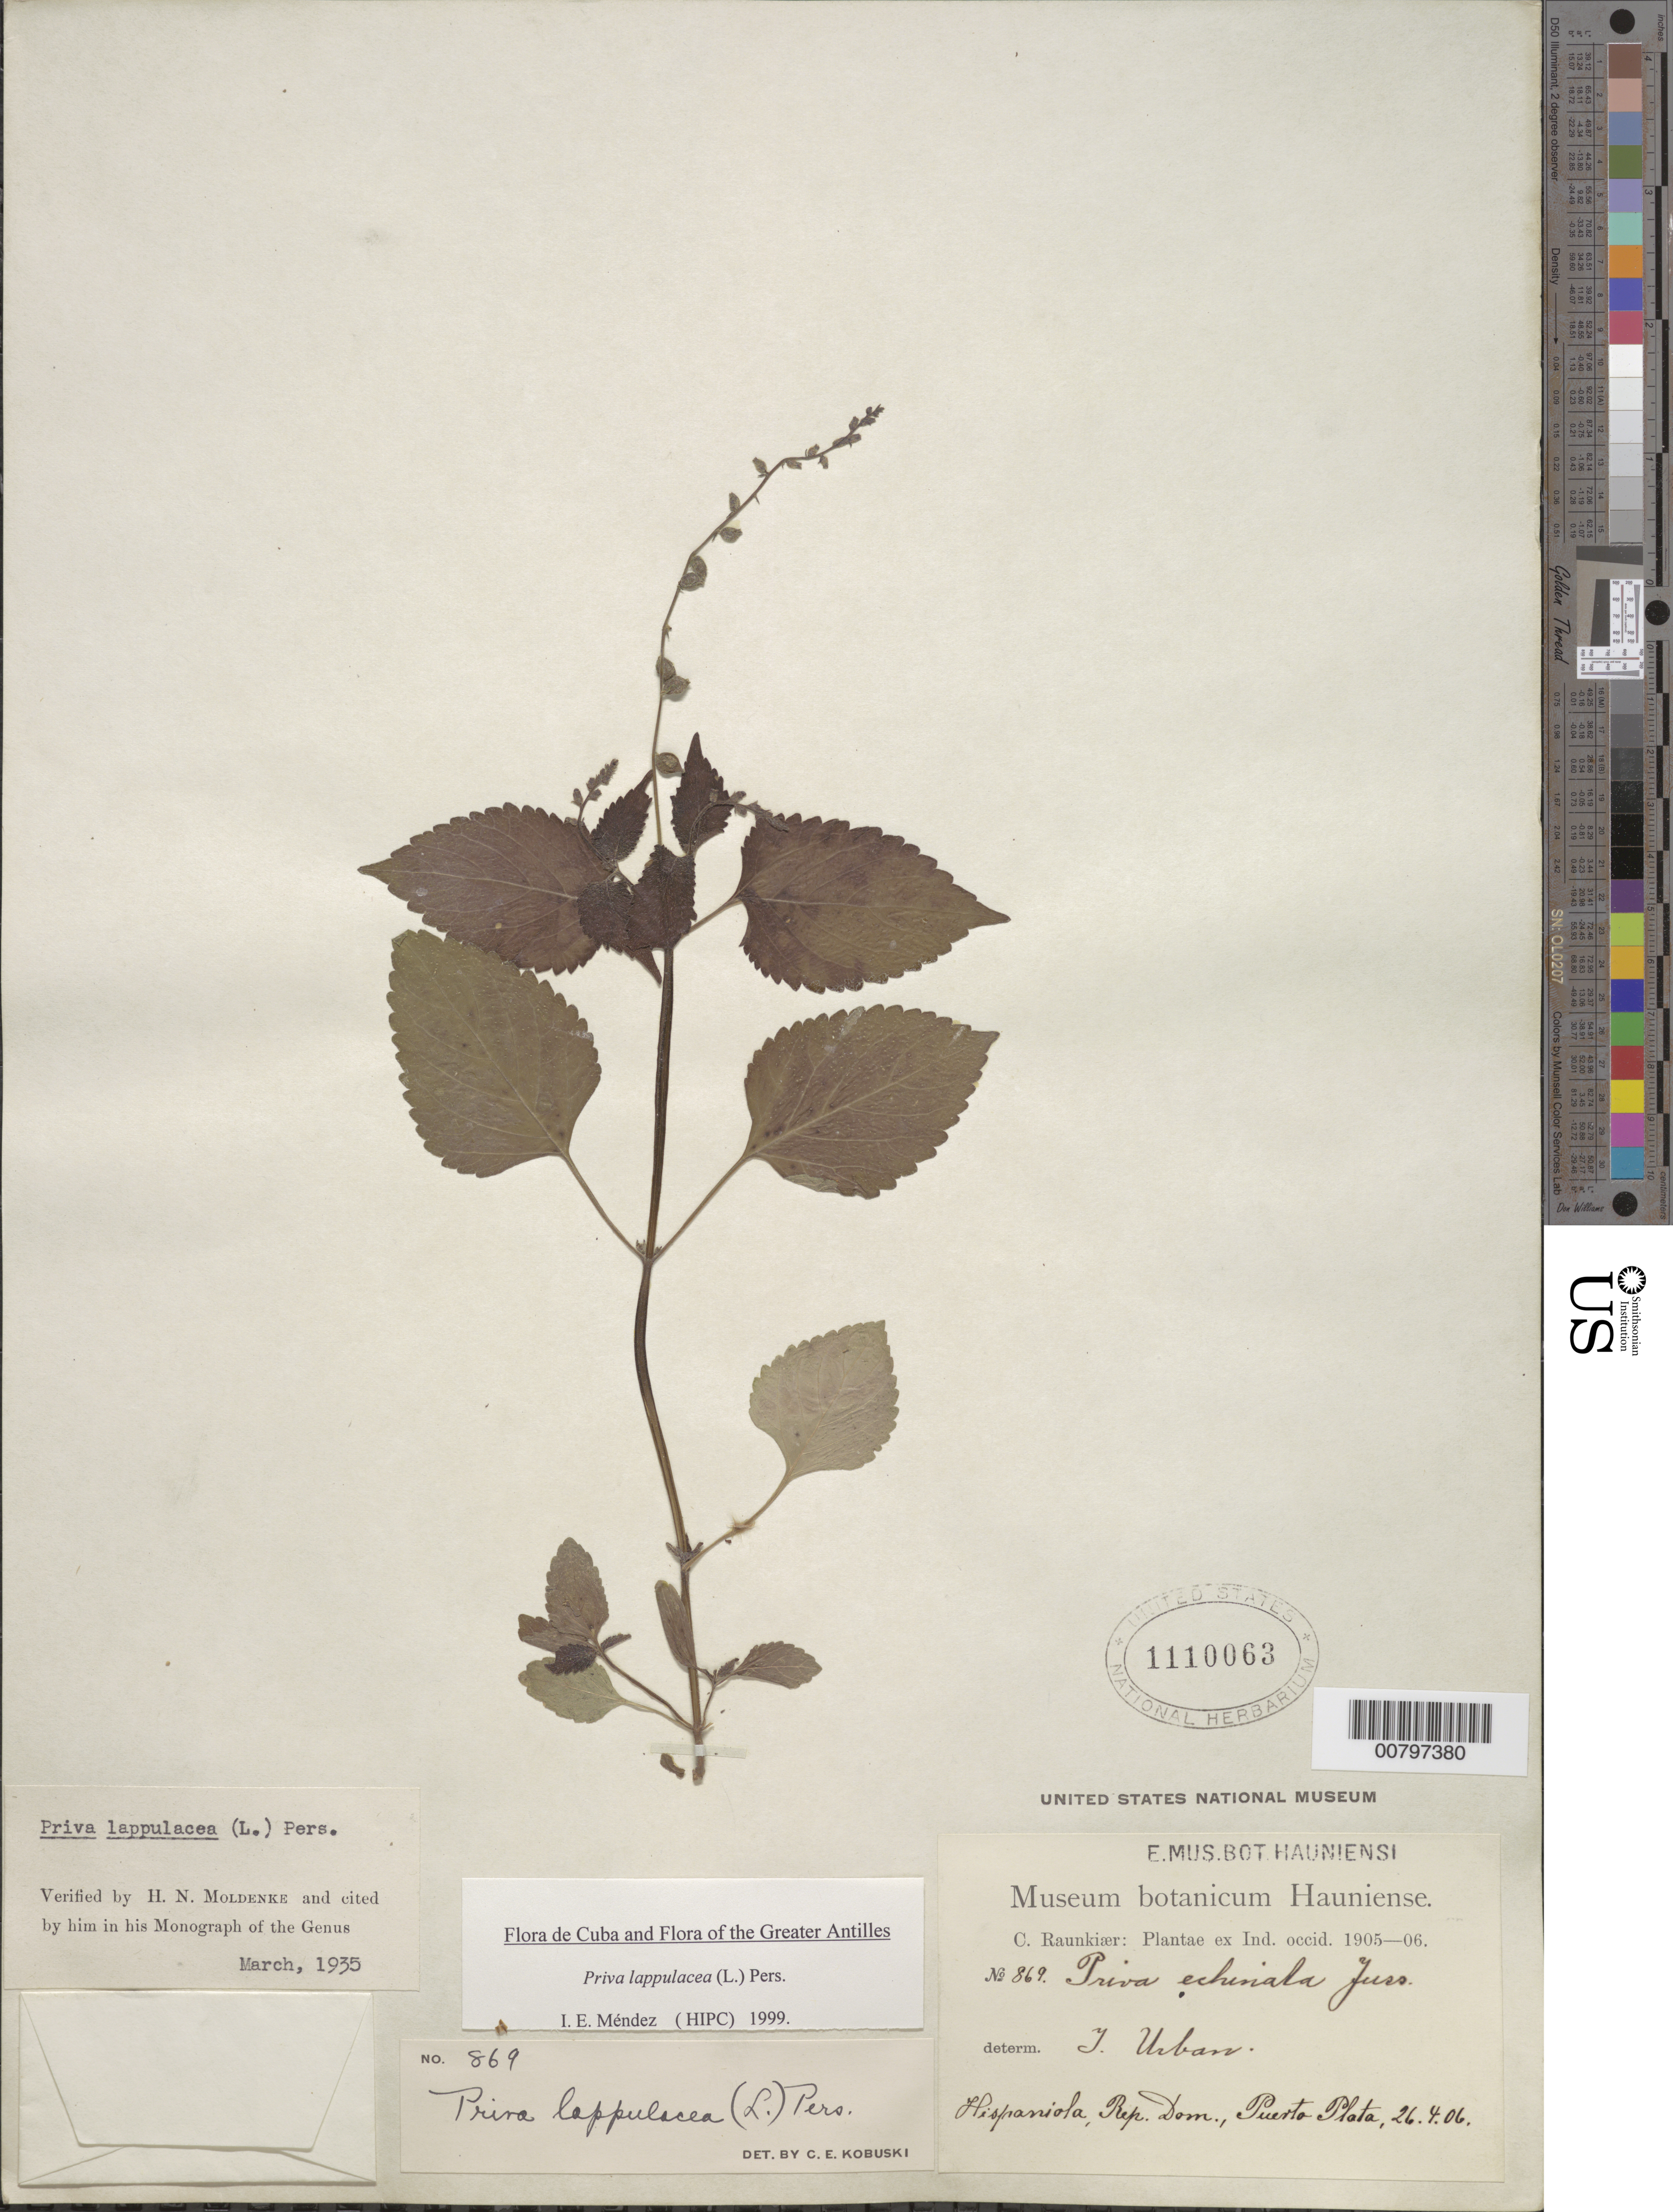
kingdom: Plantae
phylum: Tracheophyta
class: Magnoliopsida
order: Lamiales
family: Verbenaceae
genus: Priva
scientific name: Priva lappulacea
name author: (L.) Pers.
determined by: Méndez, Isidro E., (HIPC)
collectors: C. C. Raunkiaer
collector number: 869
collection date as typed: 26 Apr 1906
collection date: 1906-04-26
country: Dominican Republic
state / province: Puerto Plata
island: Hispaniola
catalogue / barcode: US 1110063